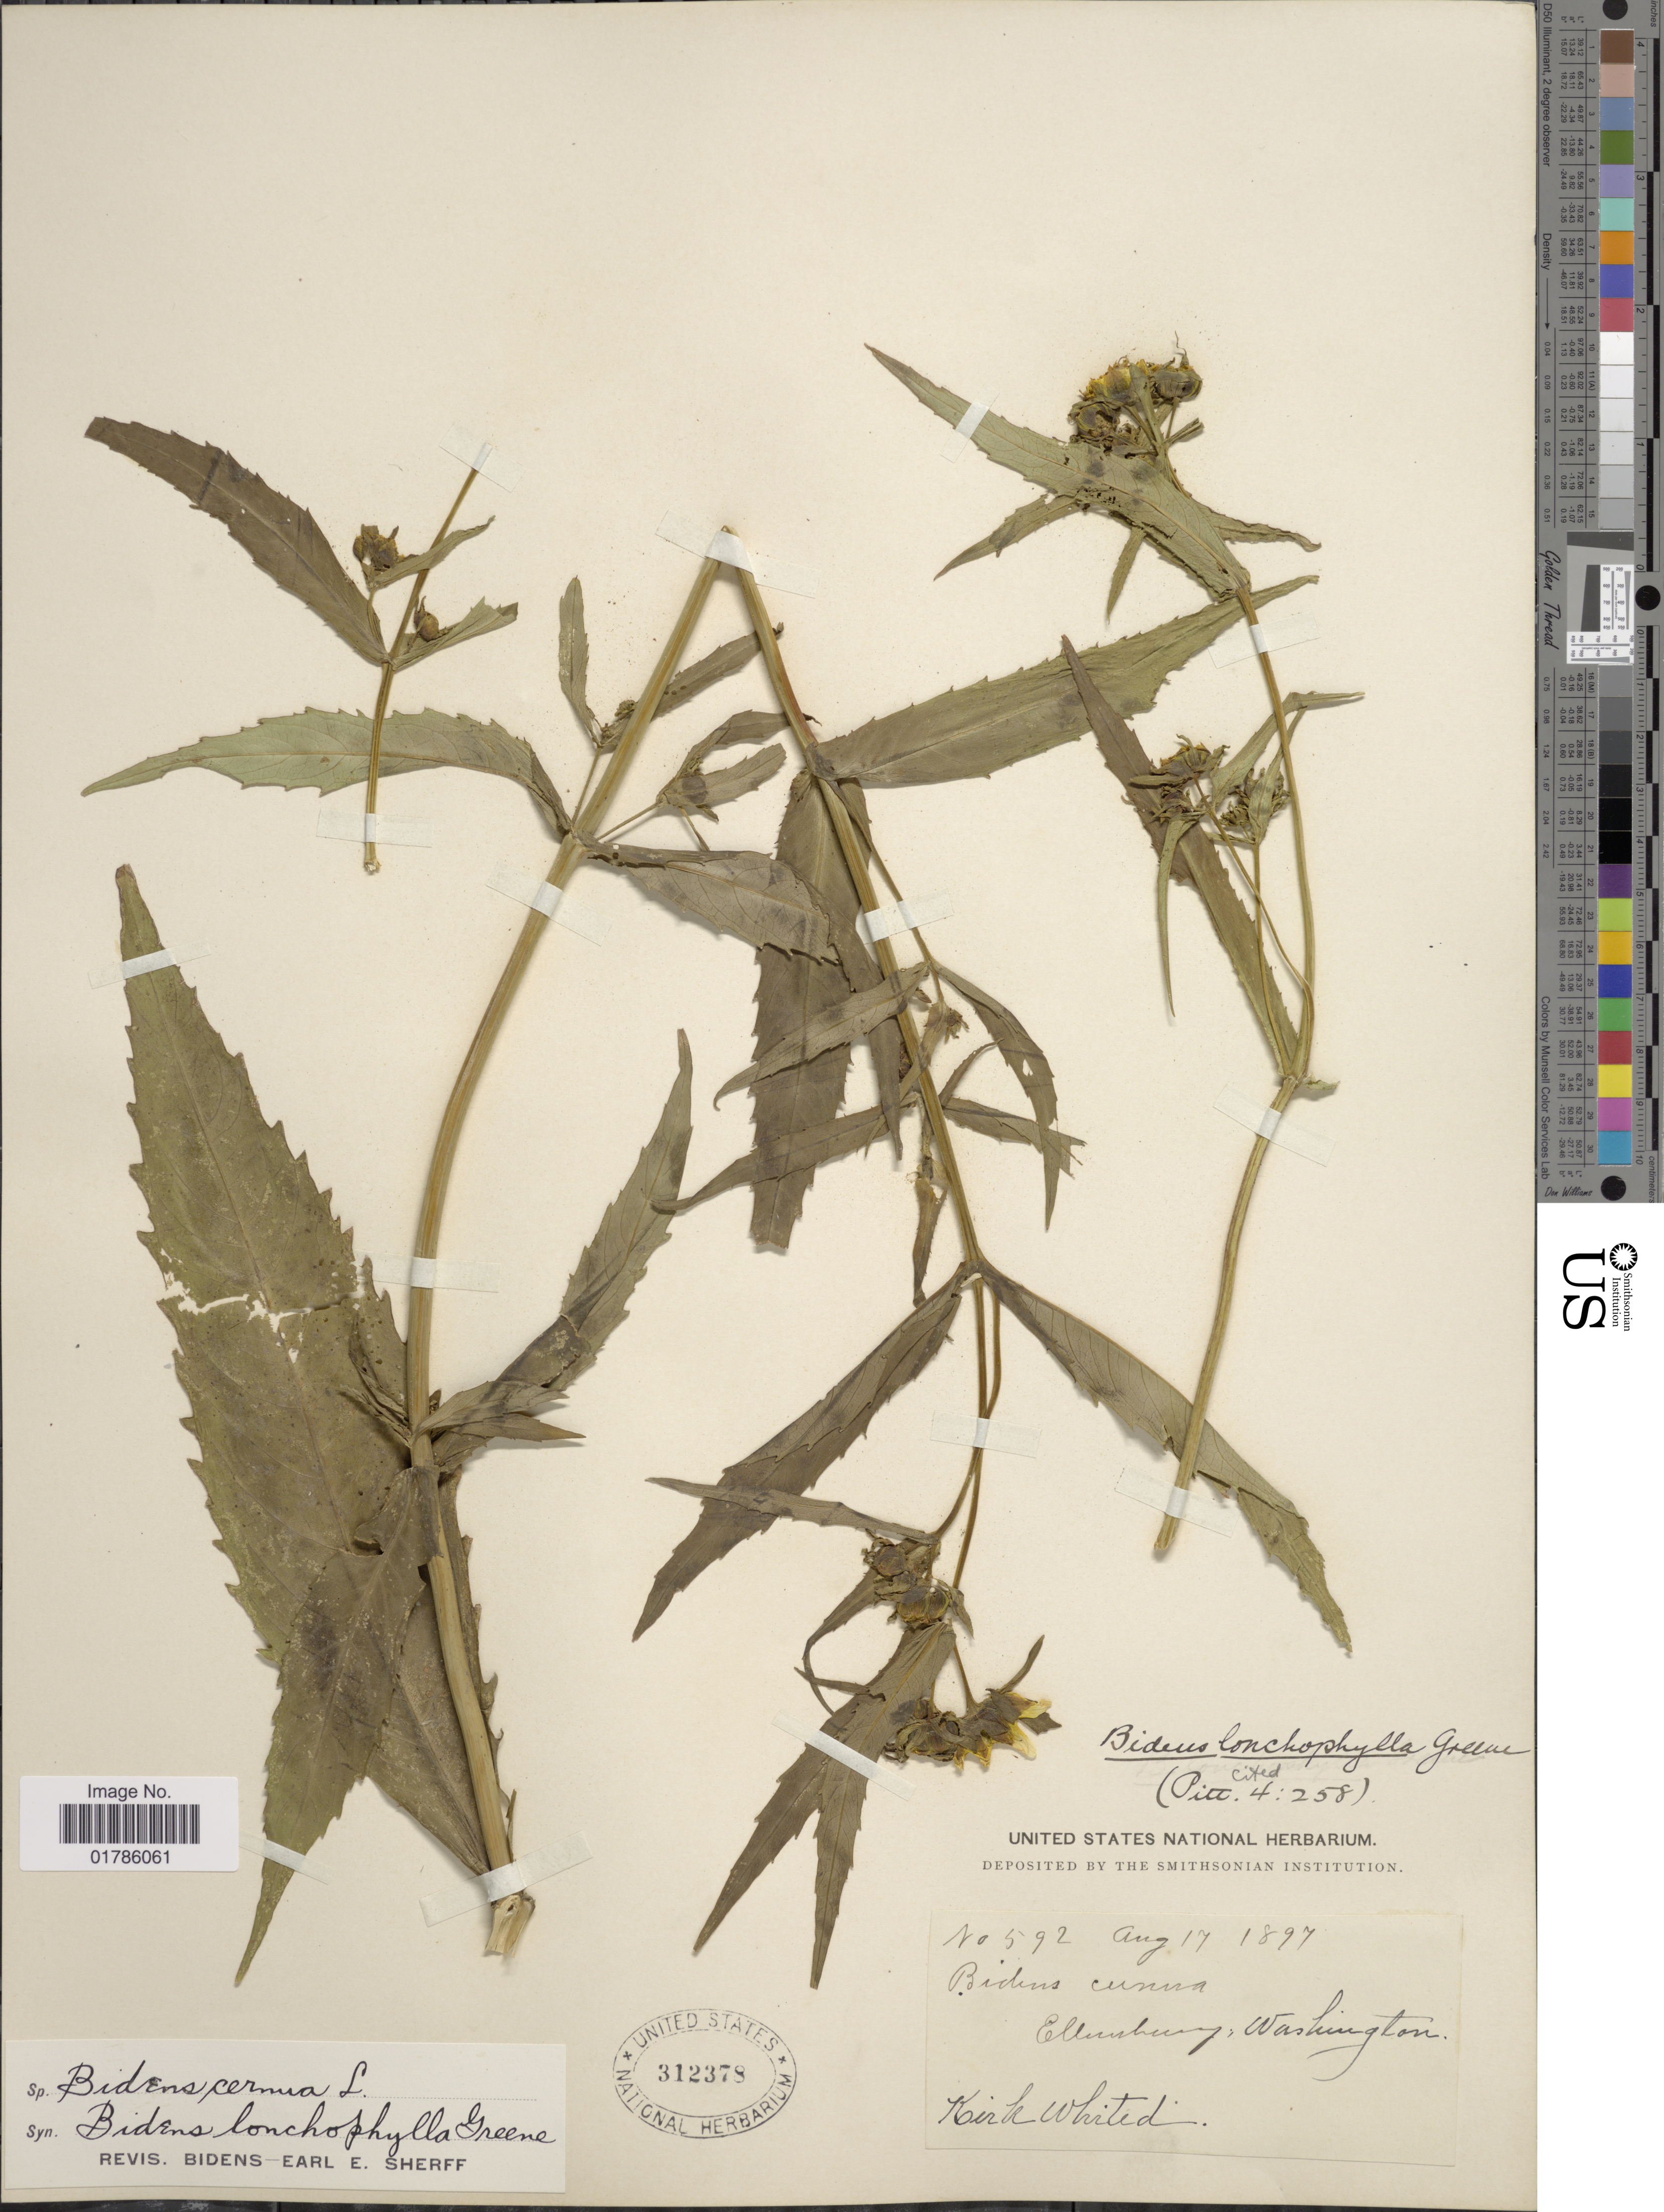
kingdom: Plantae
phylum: Tracheophyta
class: Magnoliopsida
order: Asterales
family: Asteraceae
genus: Bidens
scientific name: Bidens cernua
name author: L.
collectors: K. Whited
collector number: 592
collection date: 1897-08-17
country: United States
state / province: Washington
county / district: Kittitas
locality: Ellensburg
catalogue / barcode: US 312378